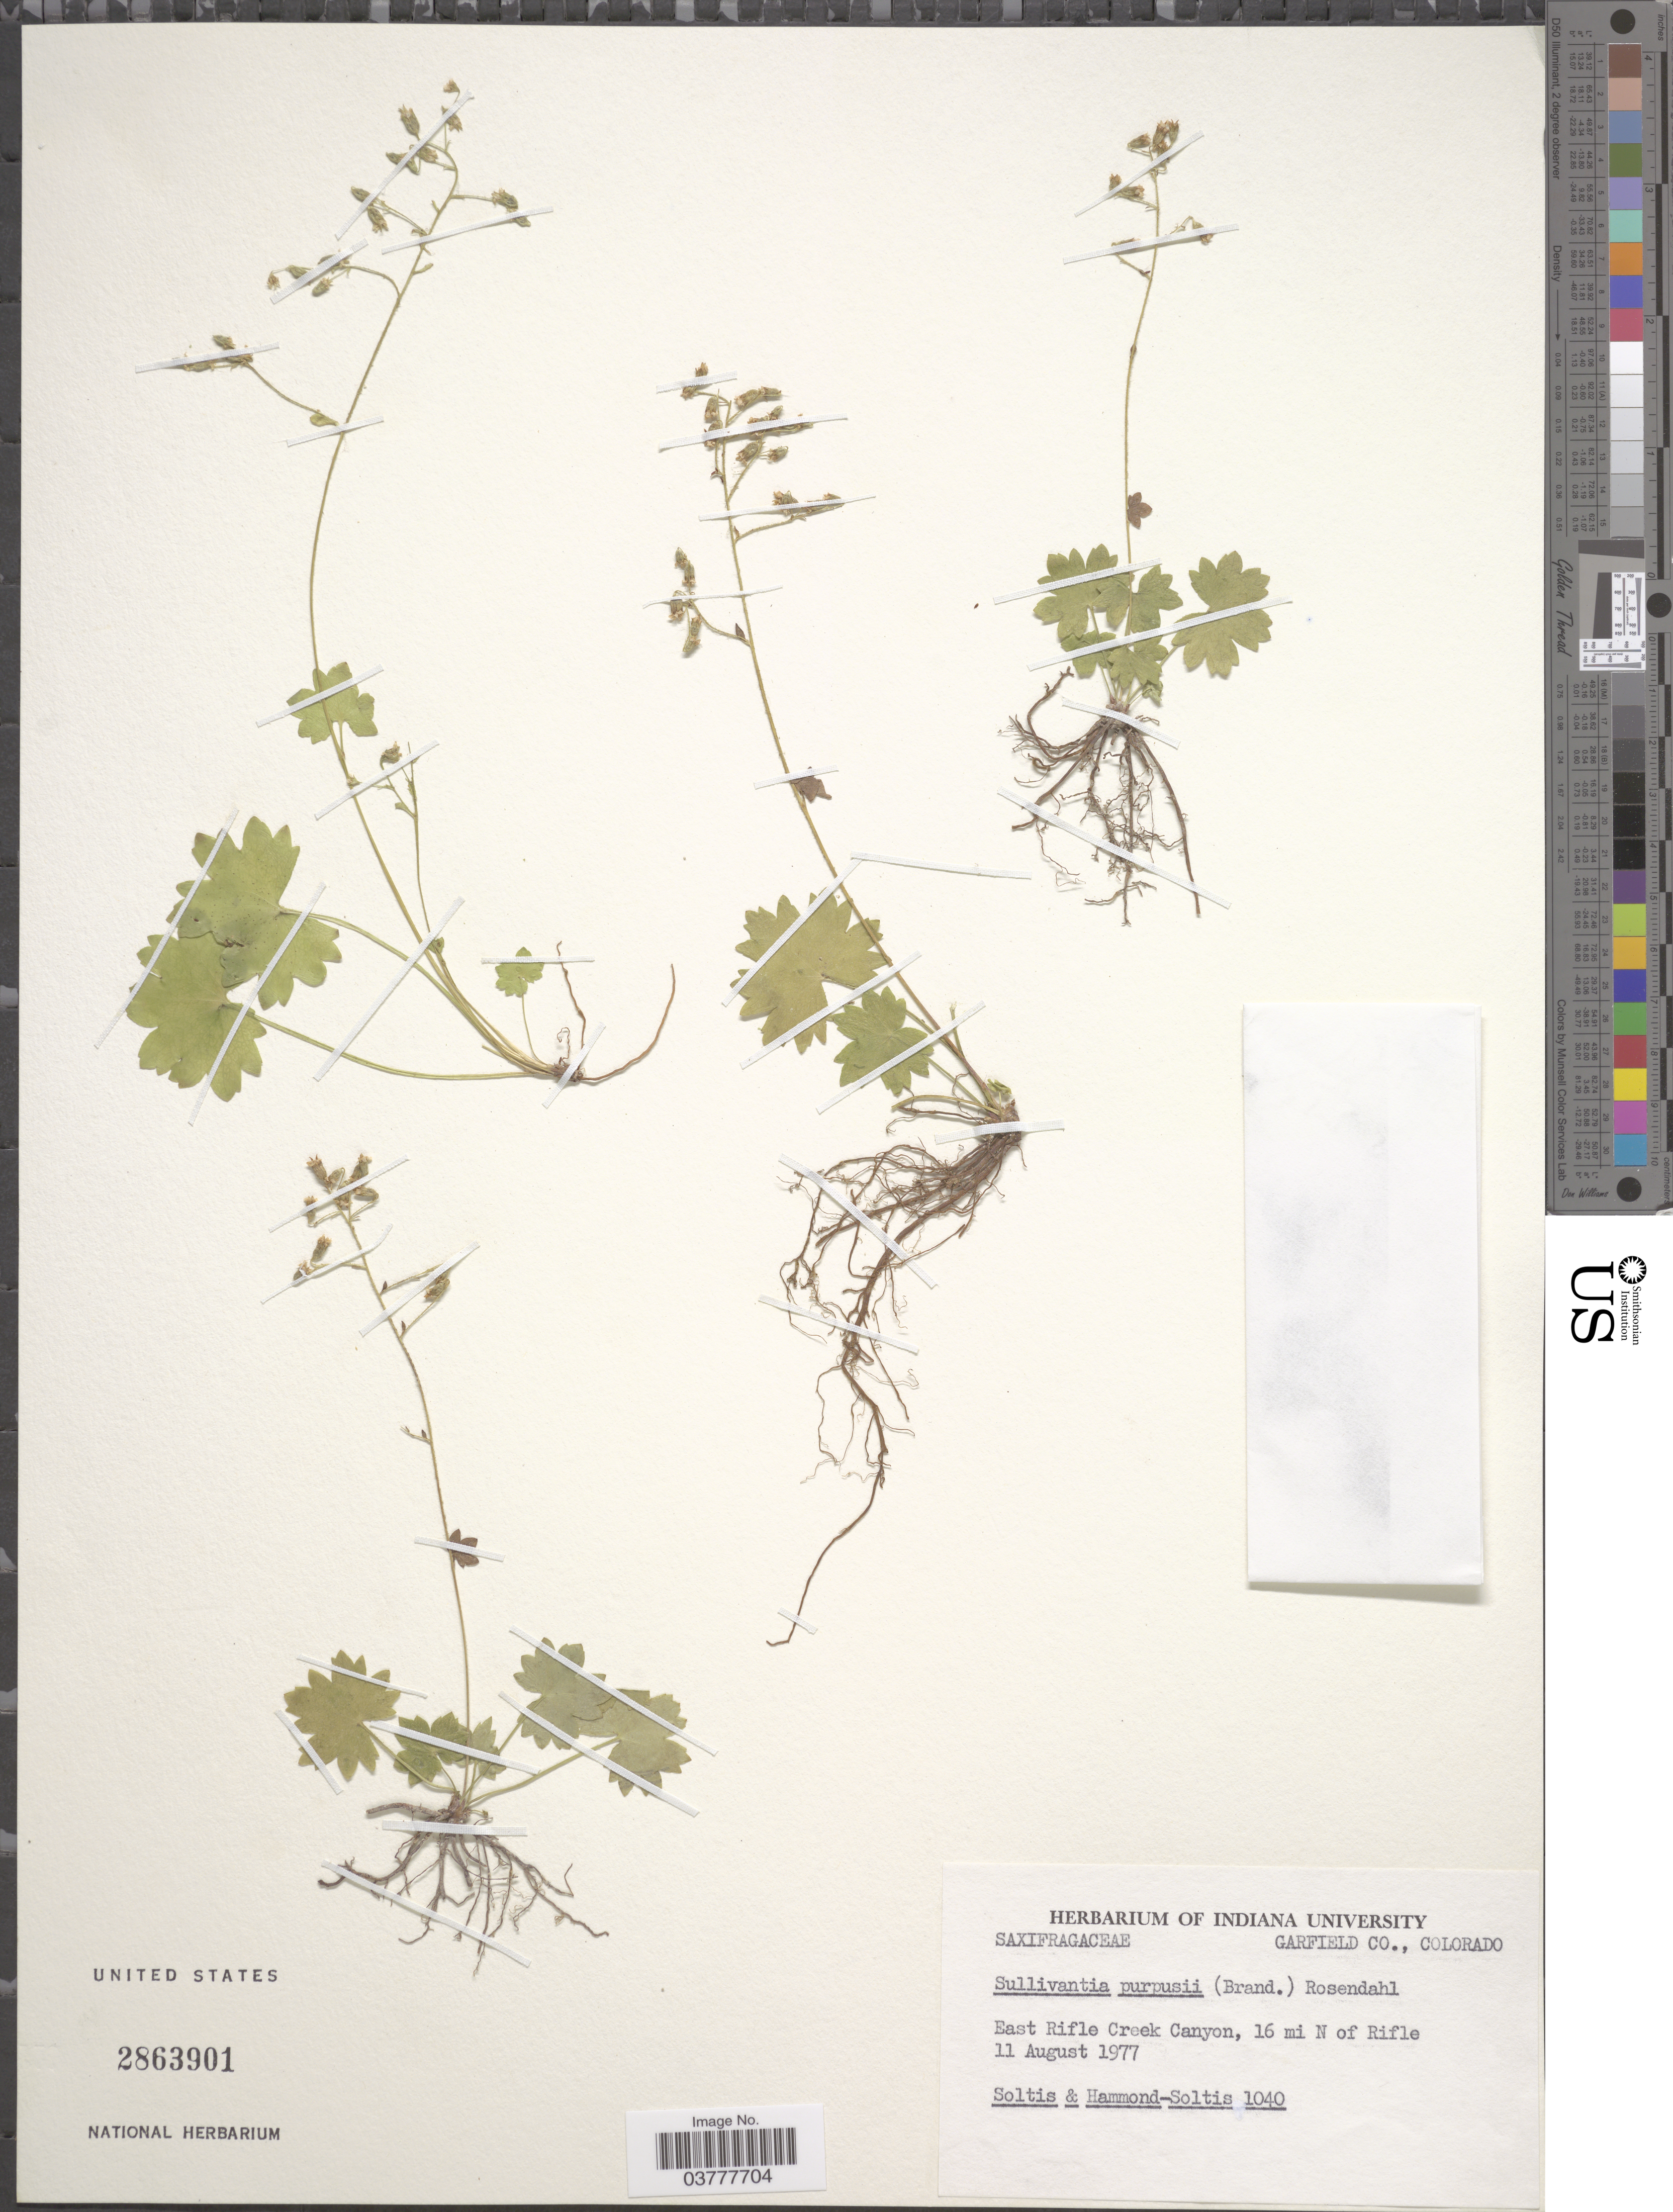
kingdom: Plantae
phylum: Tracheophyta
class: Magnoliopsida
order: Saxifragales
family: Saxifragaceae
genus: Sullivantia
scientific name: Sullivantia purpusii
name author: (Brandegee) Rosend.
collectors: -. Soltis & Hammond-Soltis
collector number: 1040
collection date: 1977-08-11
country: United States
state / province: Colorado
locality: Garfield Co., East Rifle Creek Canyon, 16 mi N of Rifle.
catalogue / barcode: US 2863901